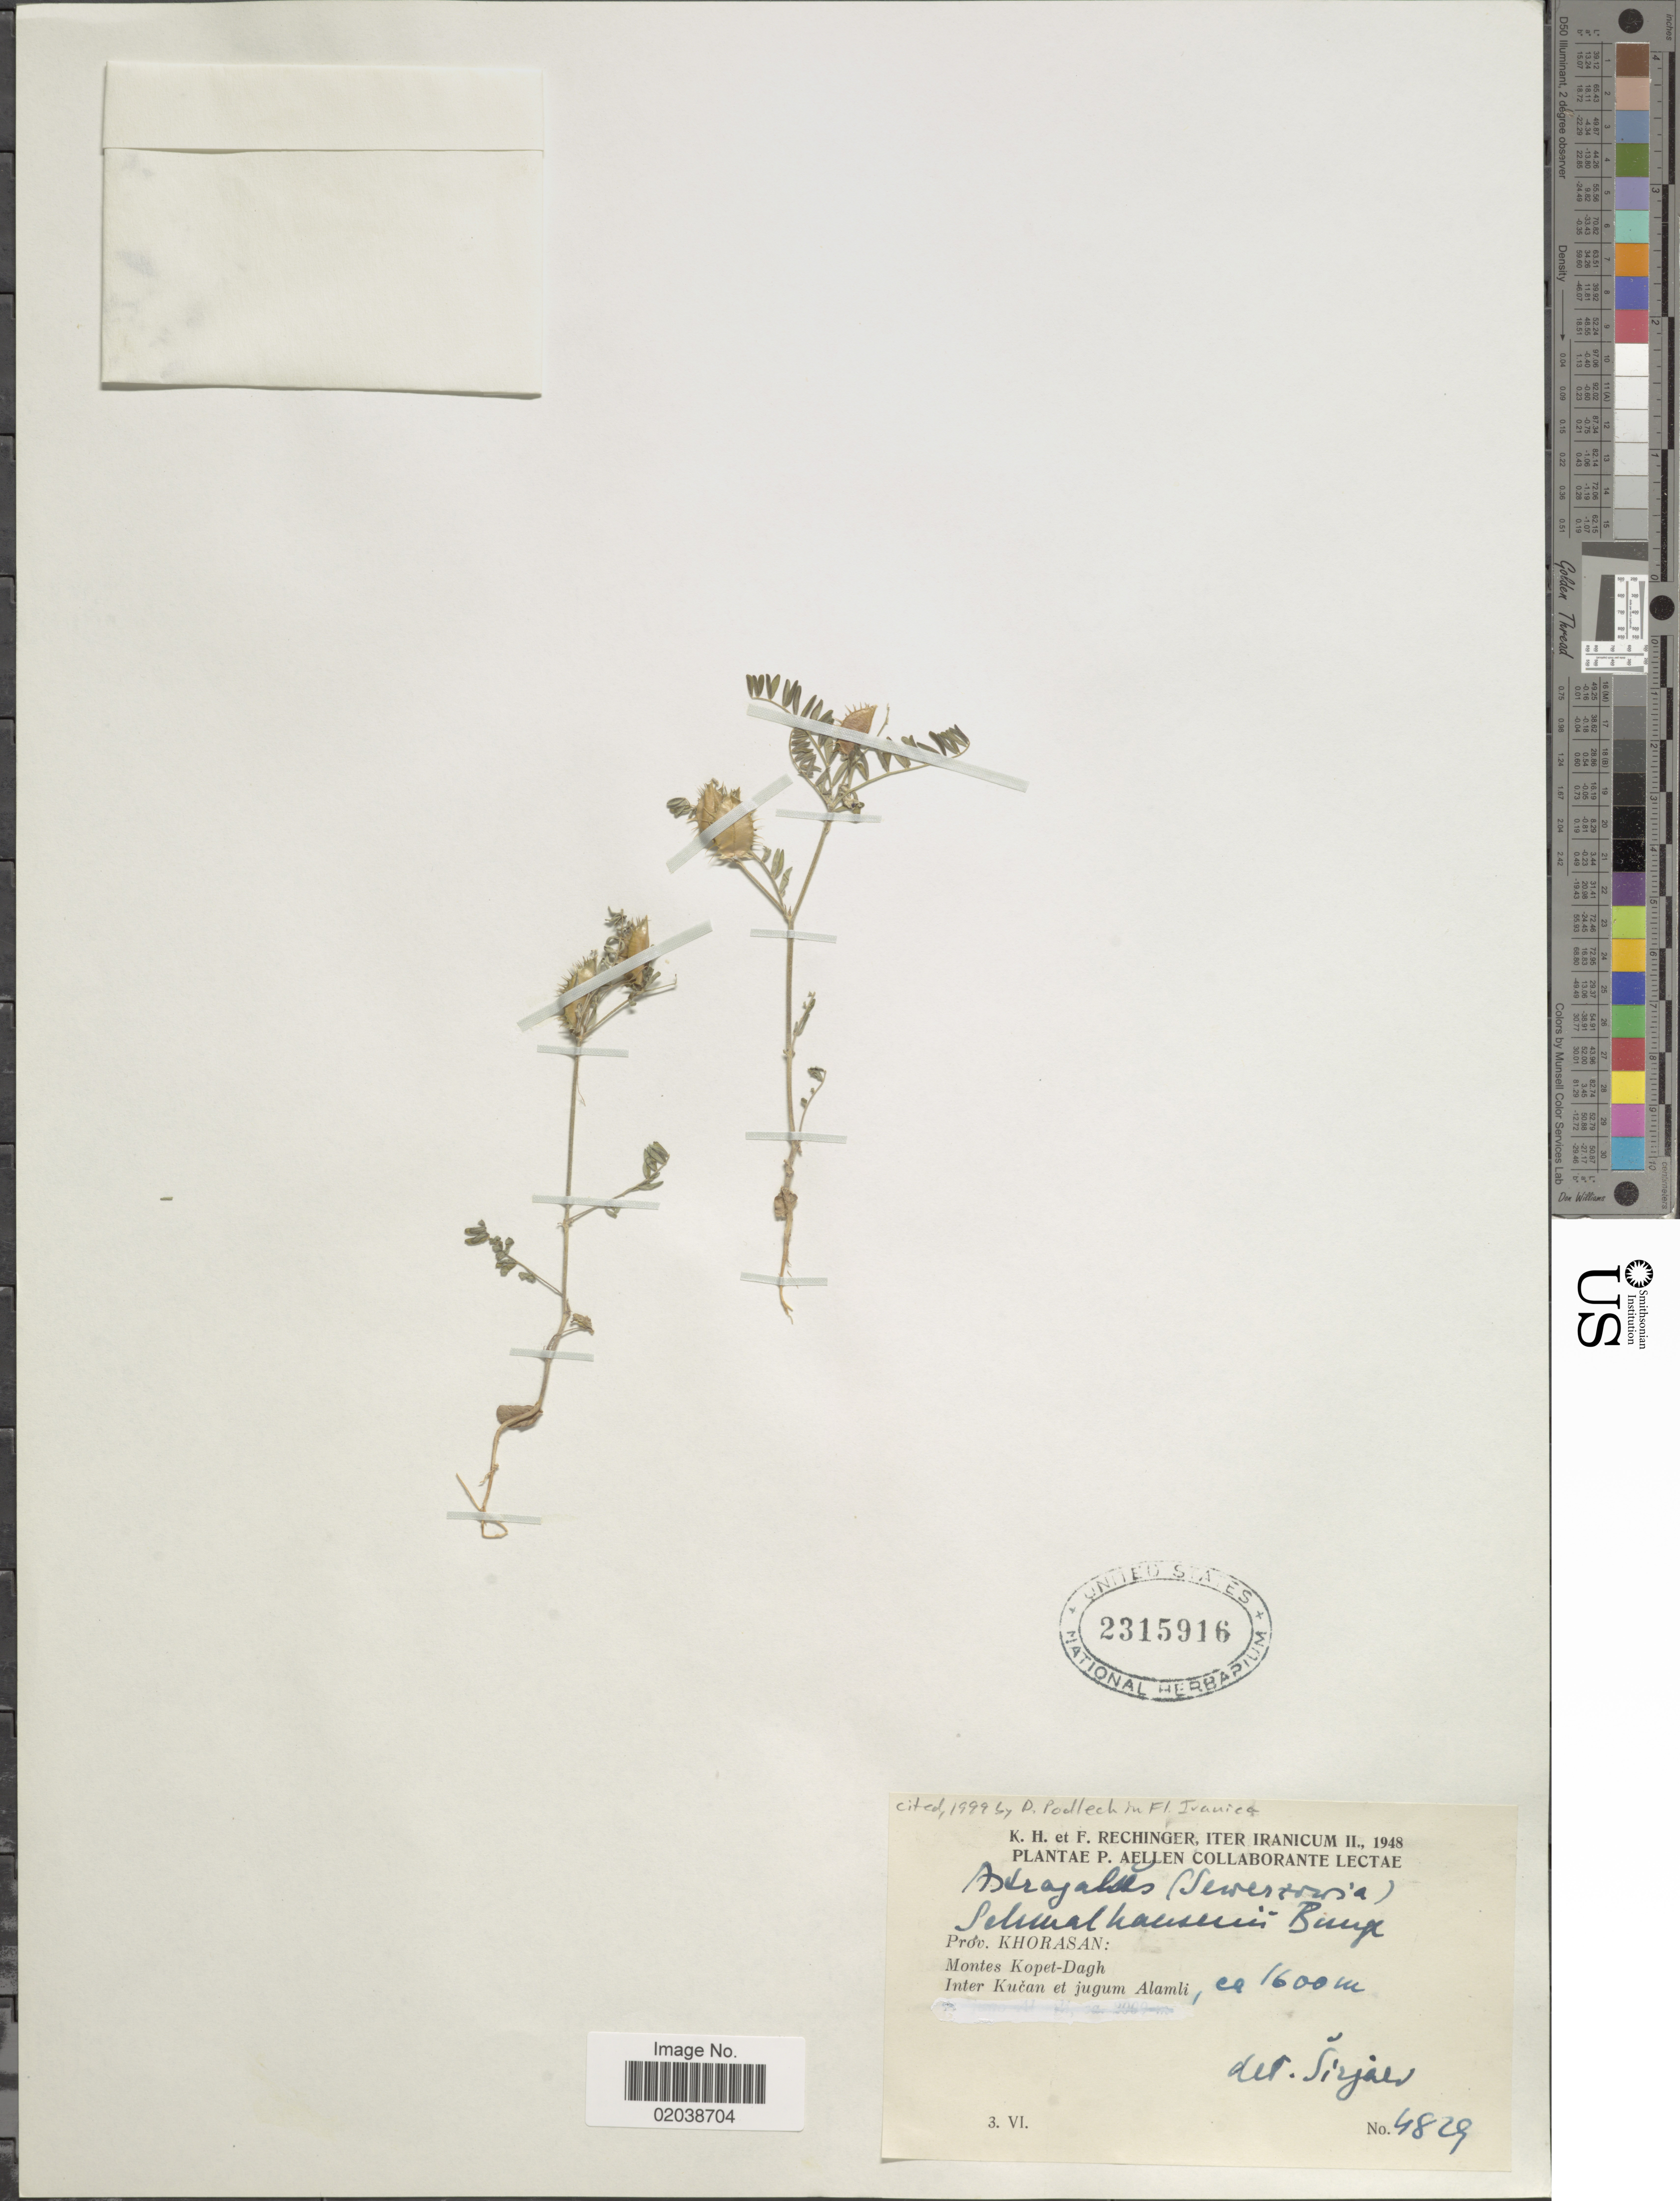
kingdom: Plantae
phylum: Tracheophyta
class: Magnoliopsida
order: Fabales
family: Fabaceae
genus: Astragalus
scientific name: Astragalus schmalhauseni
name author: Bunge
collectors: K. H. Rechinger & F. Rechinger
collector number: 4829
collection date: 1948-06-03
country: Iran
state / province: Khorasan [obsolete]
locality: Montes Kopet-Dagh, Inter Kucan et jugum Alamli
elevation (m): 1600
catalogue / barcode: US 2315916